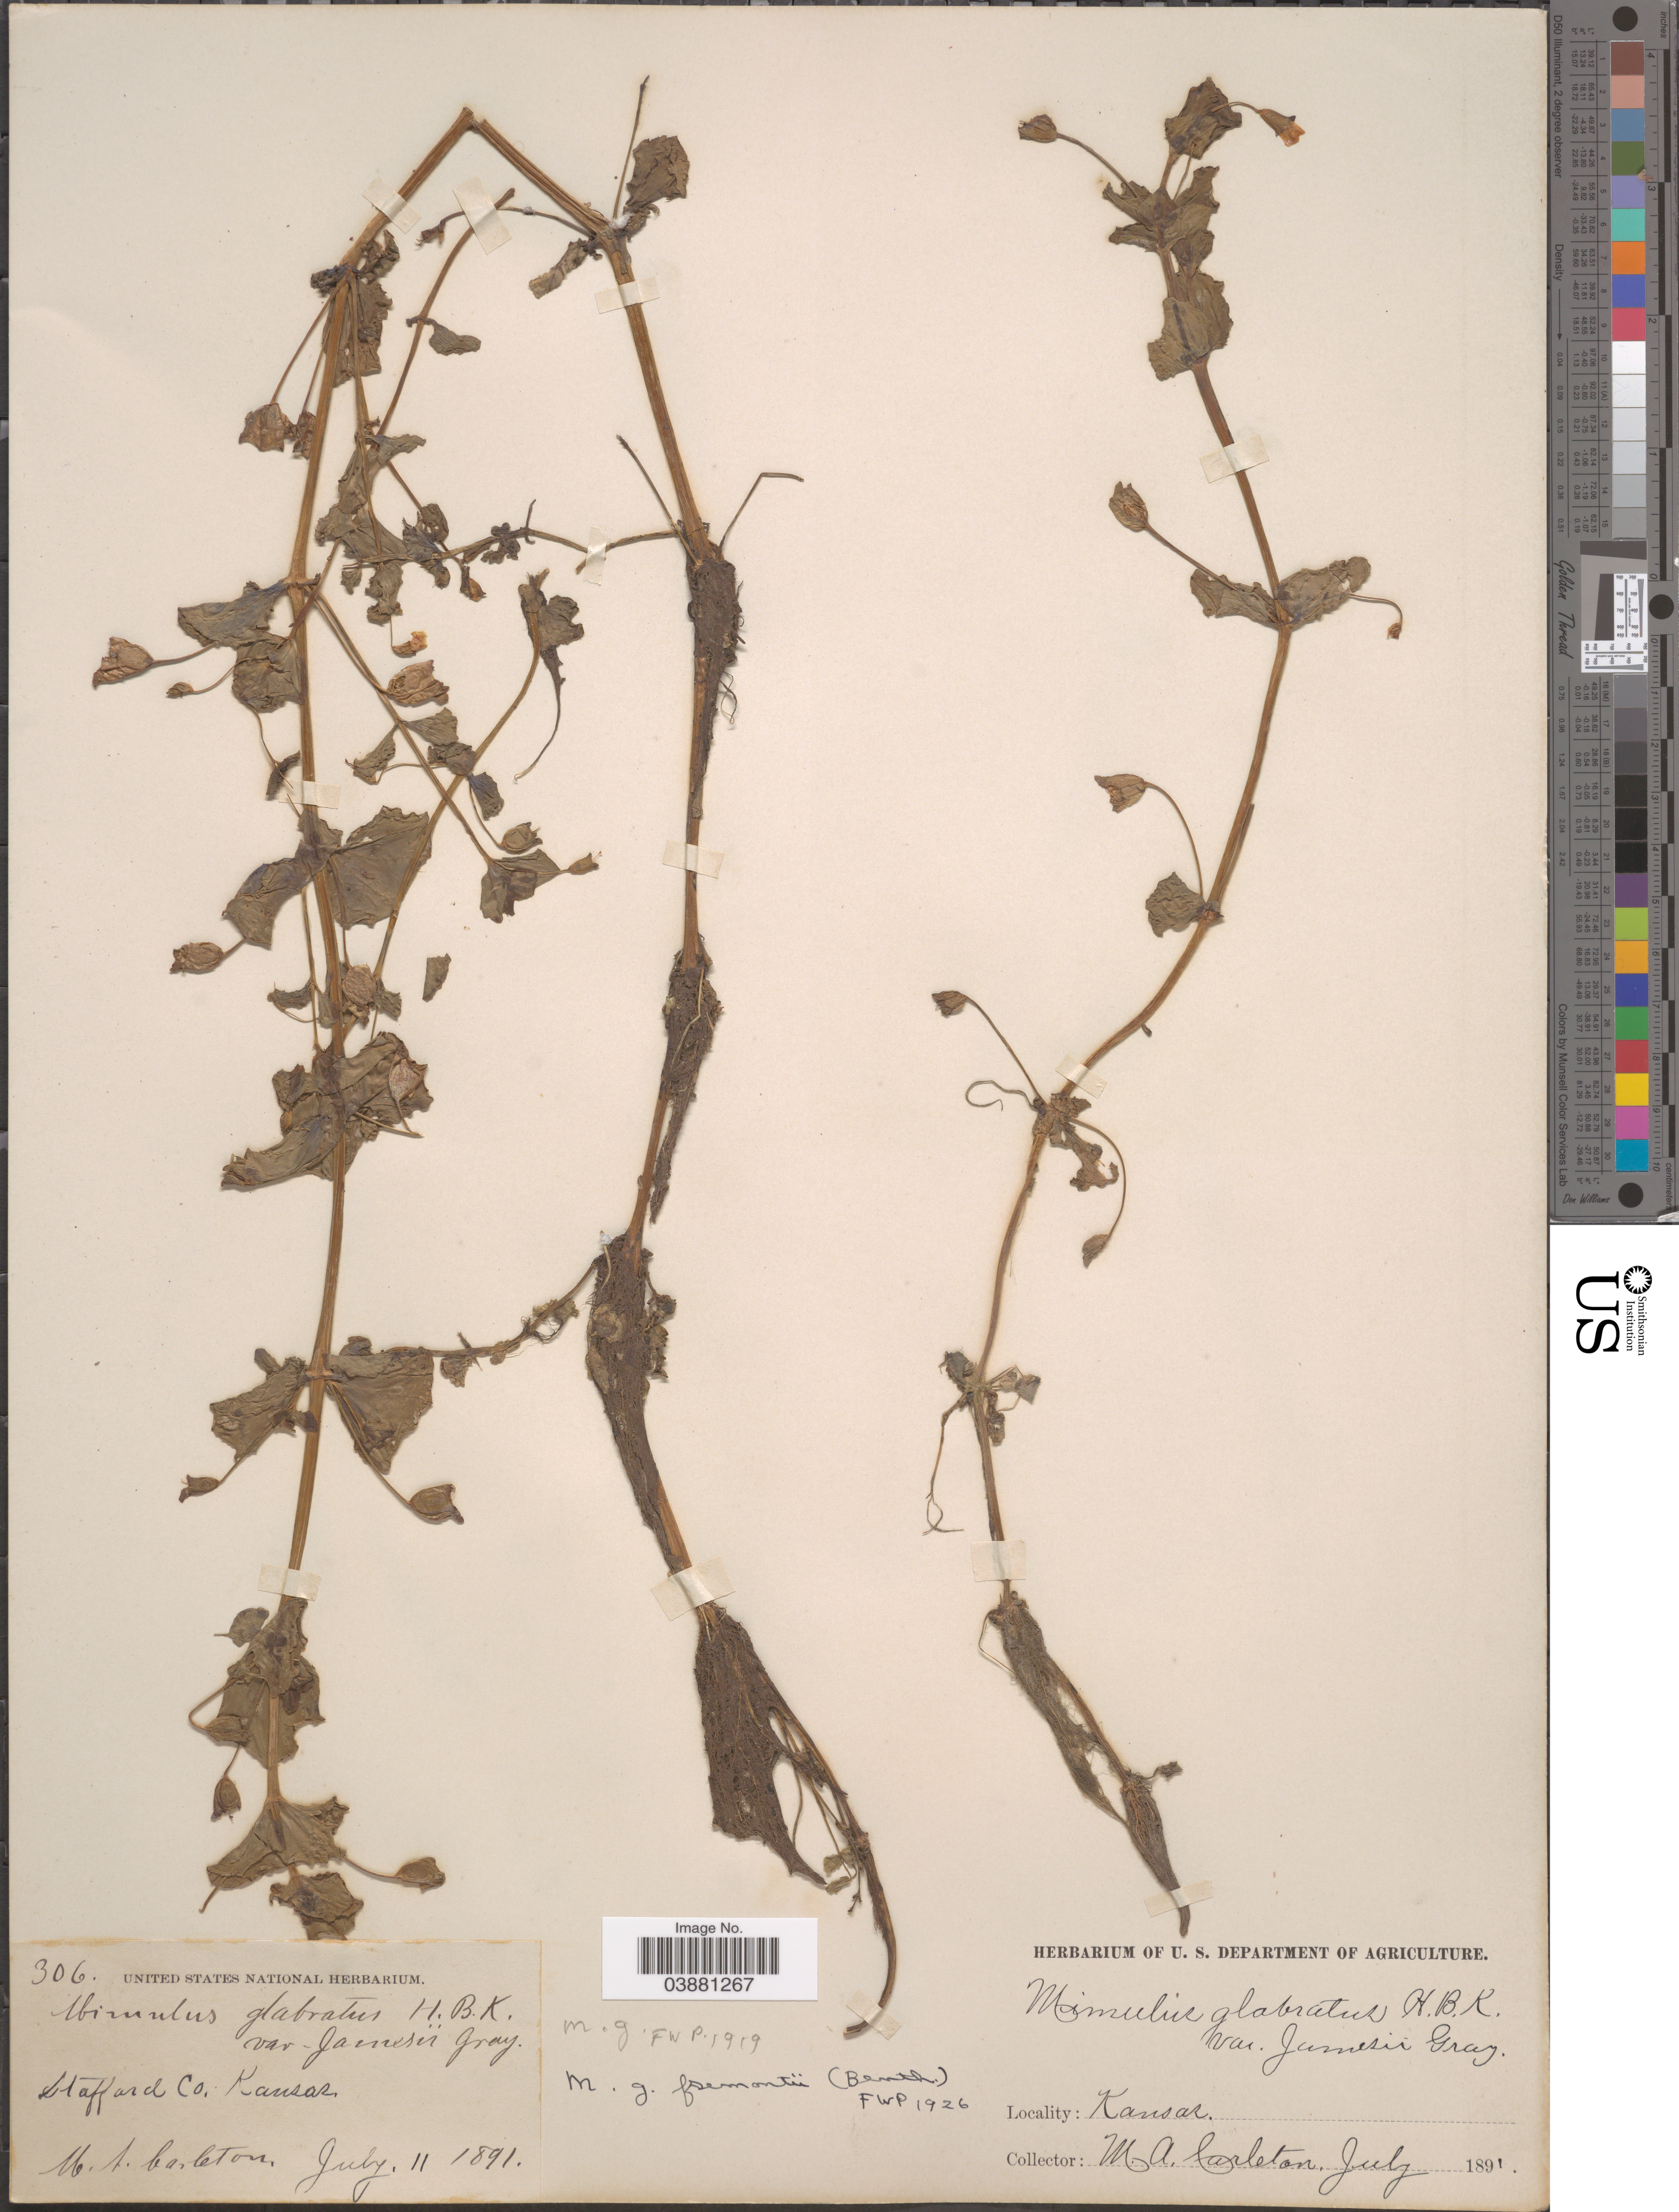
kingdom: Plantae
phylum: Tracheophyta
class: Magnoliopsida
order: Lamiales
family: Phrymaceae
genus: Mimulus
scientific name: Mimulus glabratus var. fremontii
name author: Kunth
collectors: M. A. Carleton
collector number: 306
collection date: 1891-07-11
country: United States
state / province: Kansas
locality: Stafford Co.